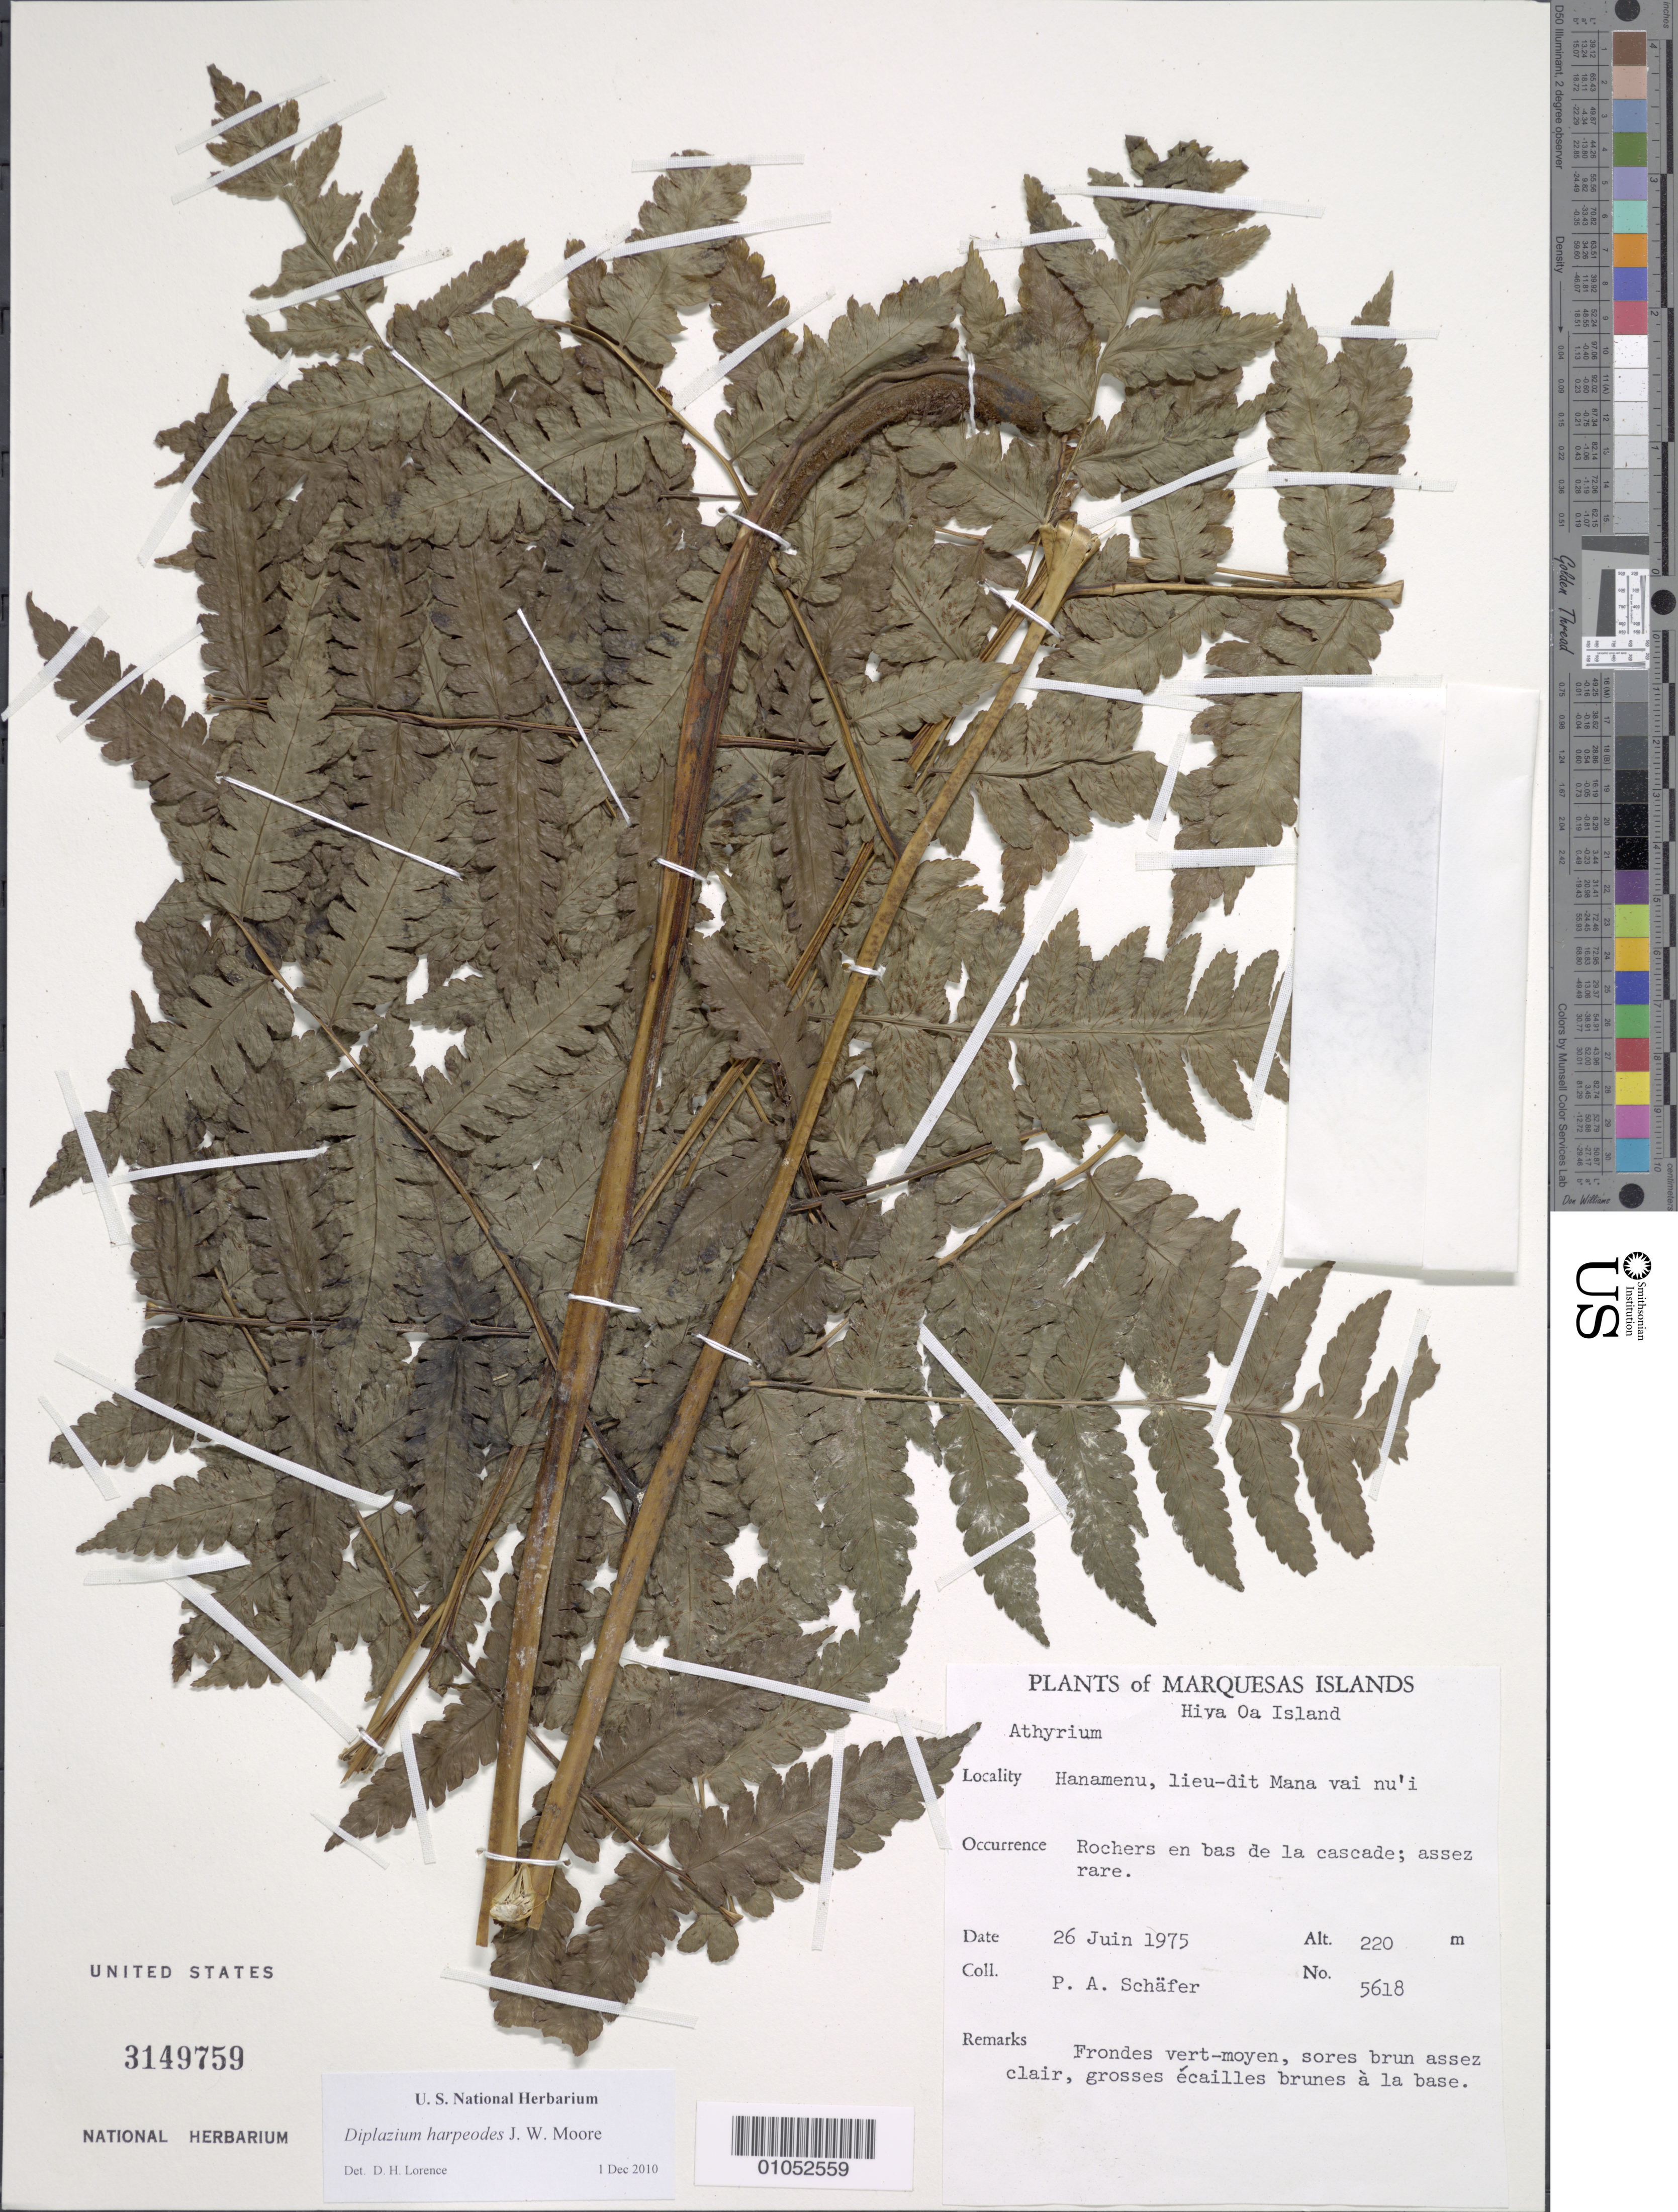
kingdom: Plantae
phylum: Tracheophyta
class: Polypodiopsida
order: Polypodiales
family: Athyriaceae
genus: Diplazium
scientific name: Diplazium harpeodes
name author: T. Moore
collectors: P. A. Schäfer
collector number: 5618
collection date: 1975-06-26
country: French Polynesia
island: Hiva Oa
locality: Hanamenu, lieu-dit Mana vai nu'i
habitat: Rochers en bas de la cascade; assez rare.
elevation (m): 220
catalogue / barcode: US 3149759